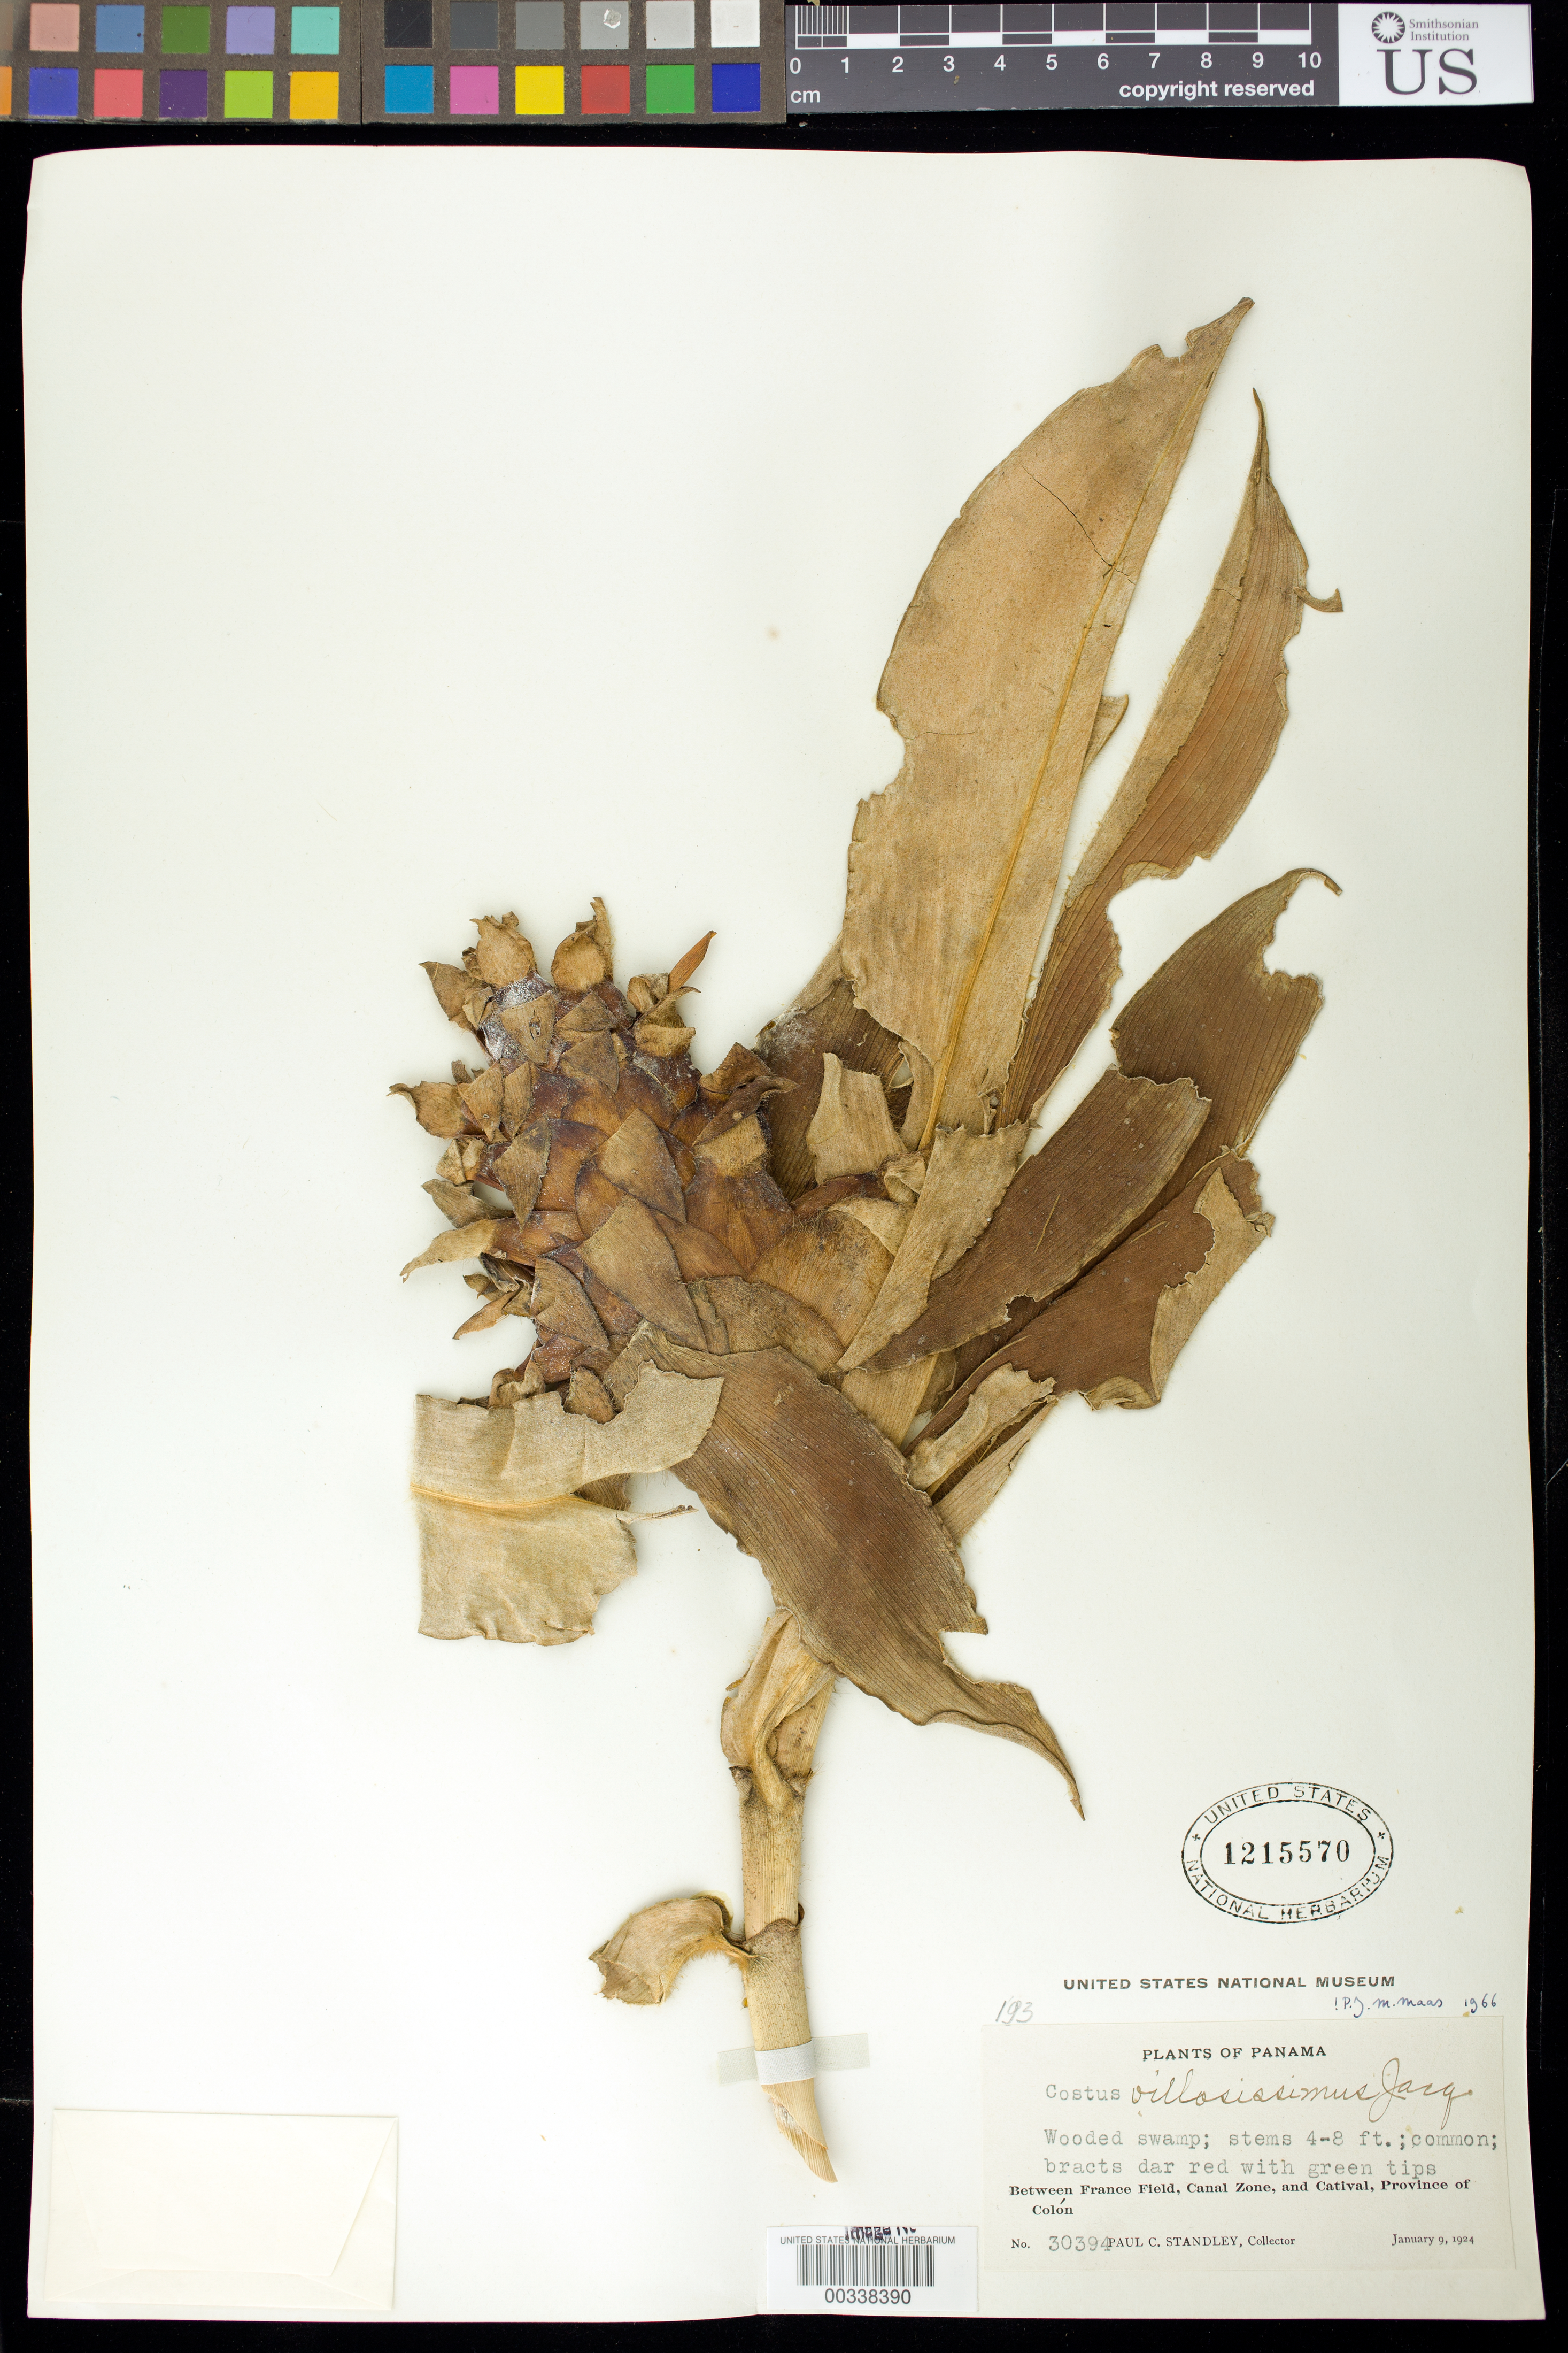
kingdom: Plantae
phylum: Tracheophyta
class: Liliopsida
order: Zingiberales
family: Costaceae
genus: Costus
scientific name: Costus villosissimus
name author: Jacq.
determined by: Maas, Paul J. M.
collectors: P. C. Standley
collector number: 30394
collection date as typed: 09 Jan 1924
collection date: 1924-01-09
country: Panama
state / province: Colón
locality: Between France Field, Canal Zone, and Catival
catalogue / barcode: US 1215570